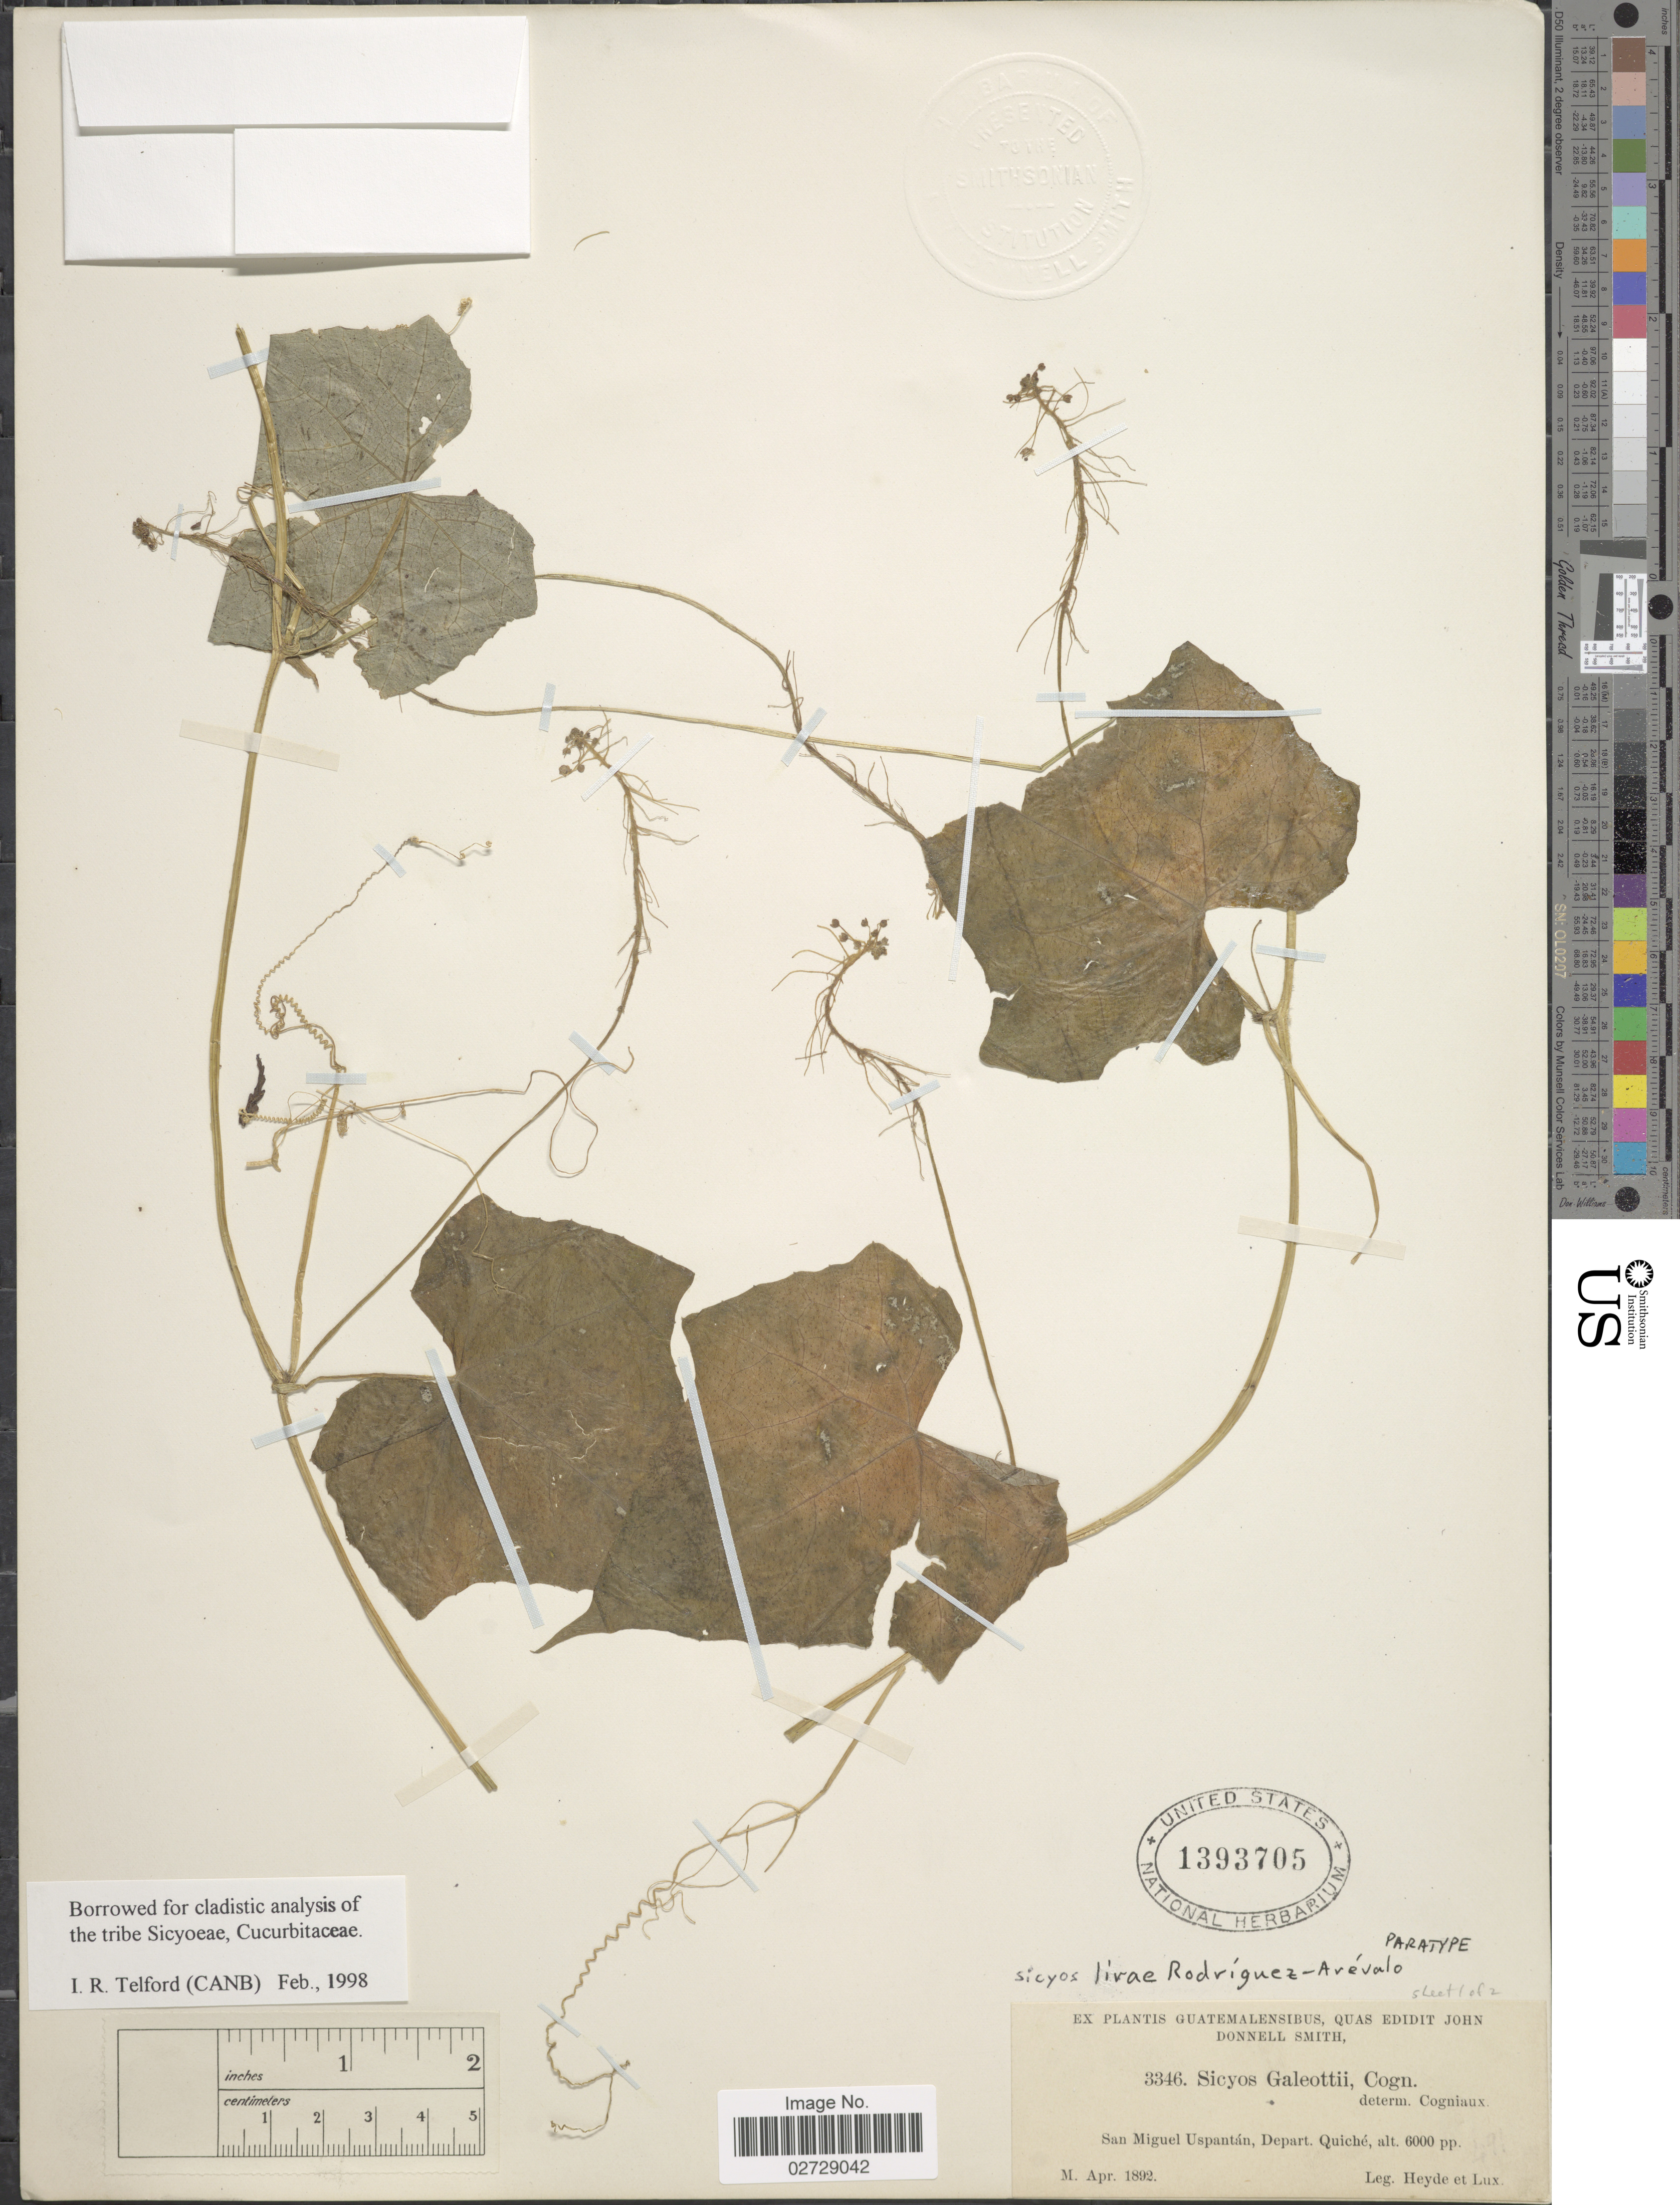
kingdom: Plantae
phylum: Tracheophyta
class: Magnoliopsida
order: Cucurbitales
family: Cucurbitaceae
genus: Sicyos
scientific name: Sicyos lirae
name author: Rodrí.-Arév.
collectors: Heyde & Lux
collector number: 3346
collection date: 1892-04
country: Guatemala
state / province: El Quiché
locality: San Miguel Uspantán, Depart Quiché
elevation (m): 1829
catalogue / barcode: US 1393705